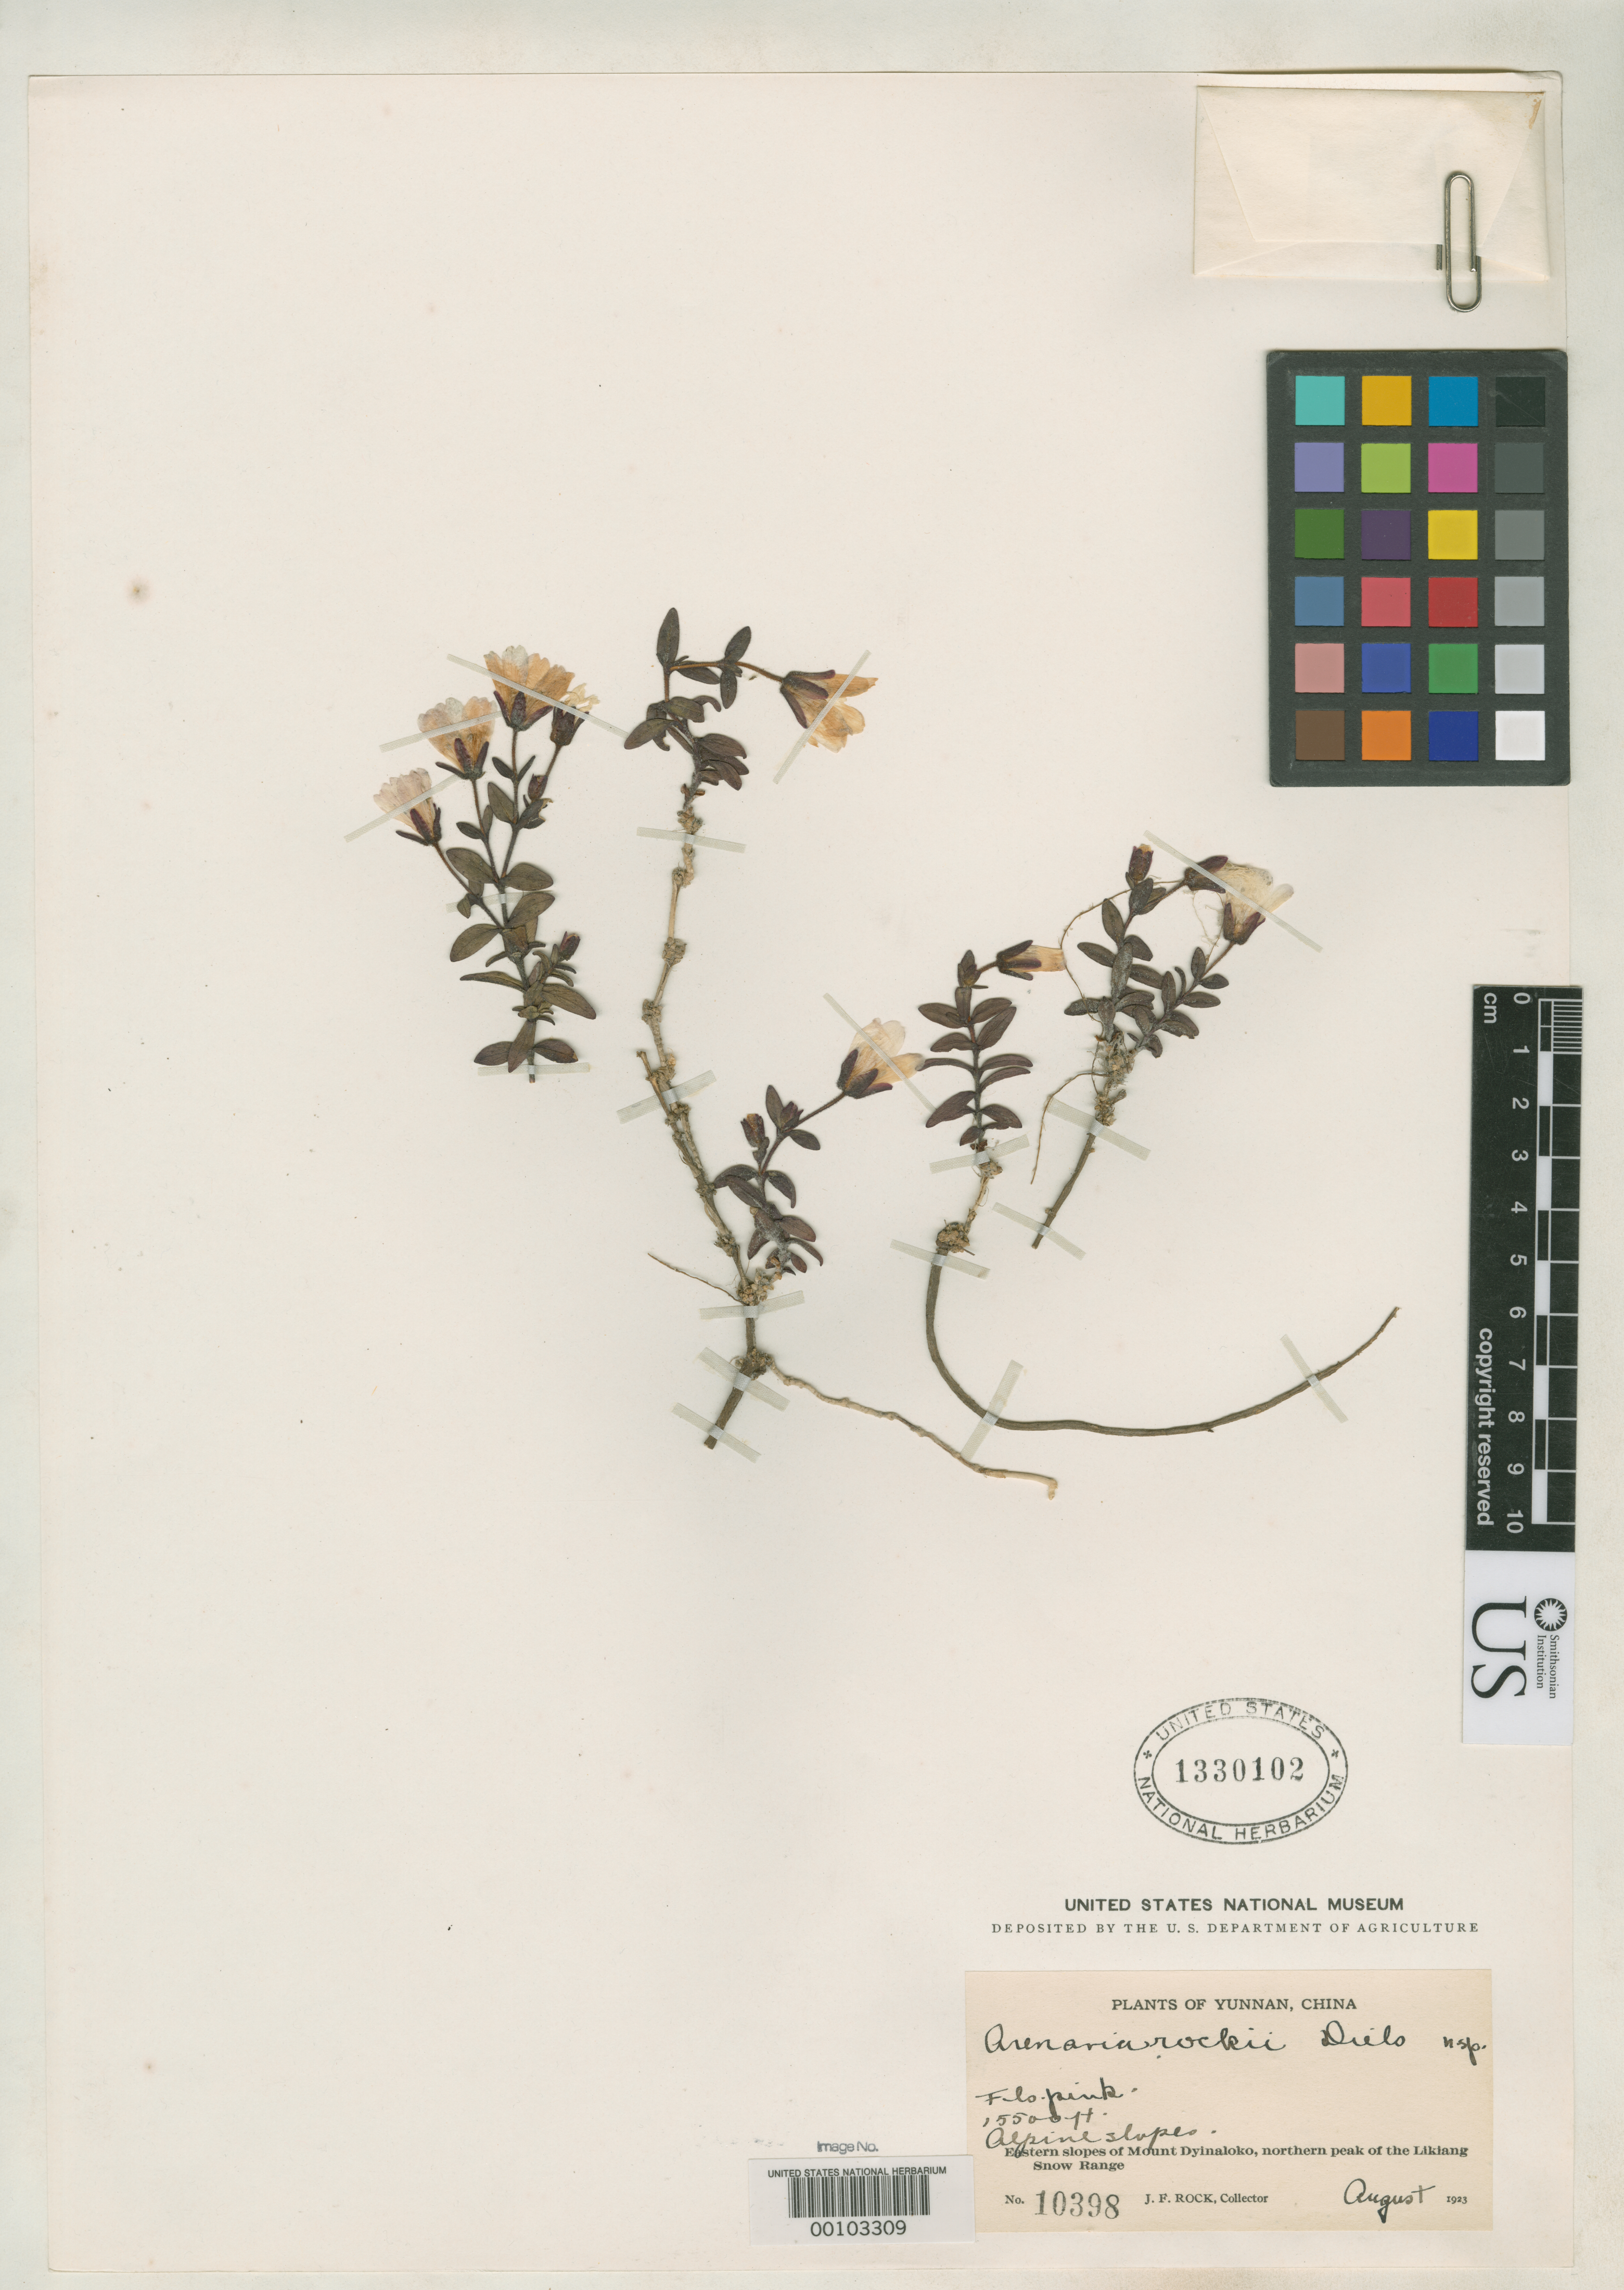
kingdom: Plantae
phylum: Tracheophyta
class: Magnoliopsida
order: Caryophyllales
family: Caryophyllaceae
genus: Arenaria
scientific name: Arenaria rockii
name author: Diels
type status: Type Collection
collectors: J. F. Rock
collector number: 10398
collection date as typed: Aug 1923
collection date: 1923-08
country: China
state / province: Yunnan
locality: Eastern slope of Mount Dyinaloko, northern peak of Likiang snow range.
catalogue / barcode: US 1330102